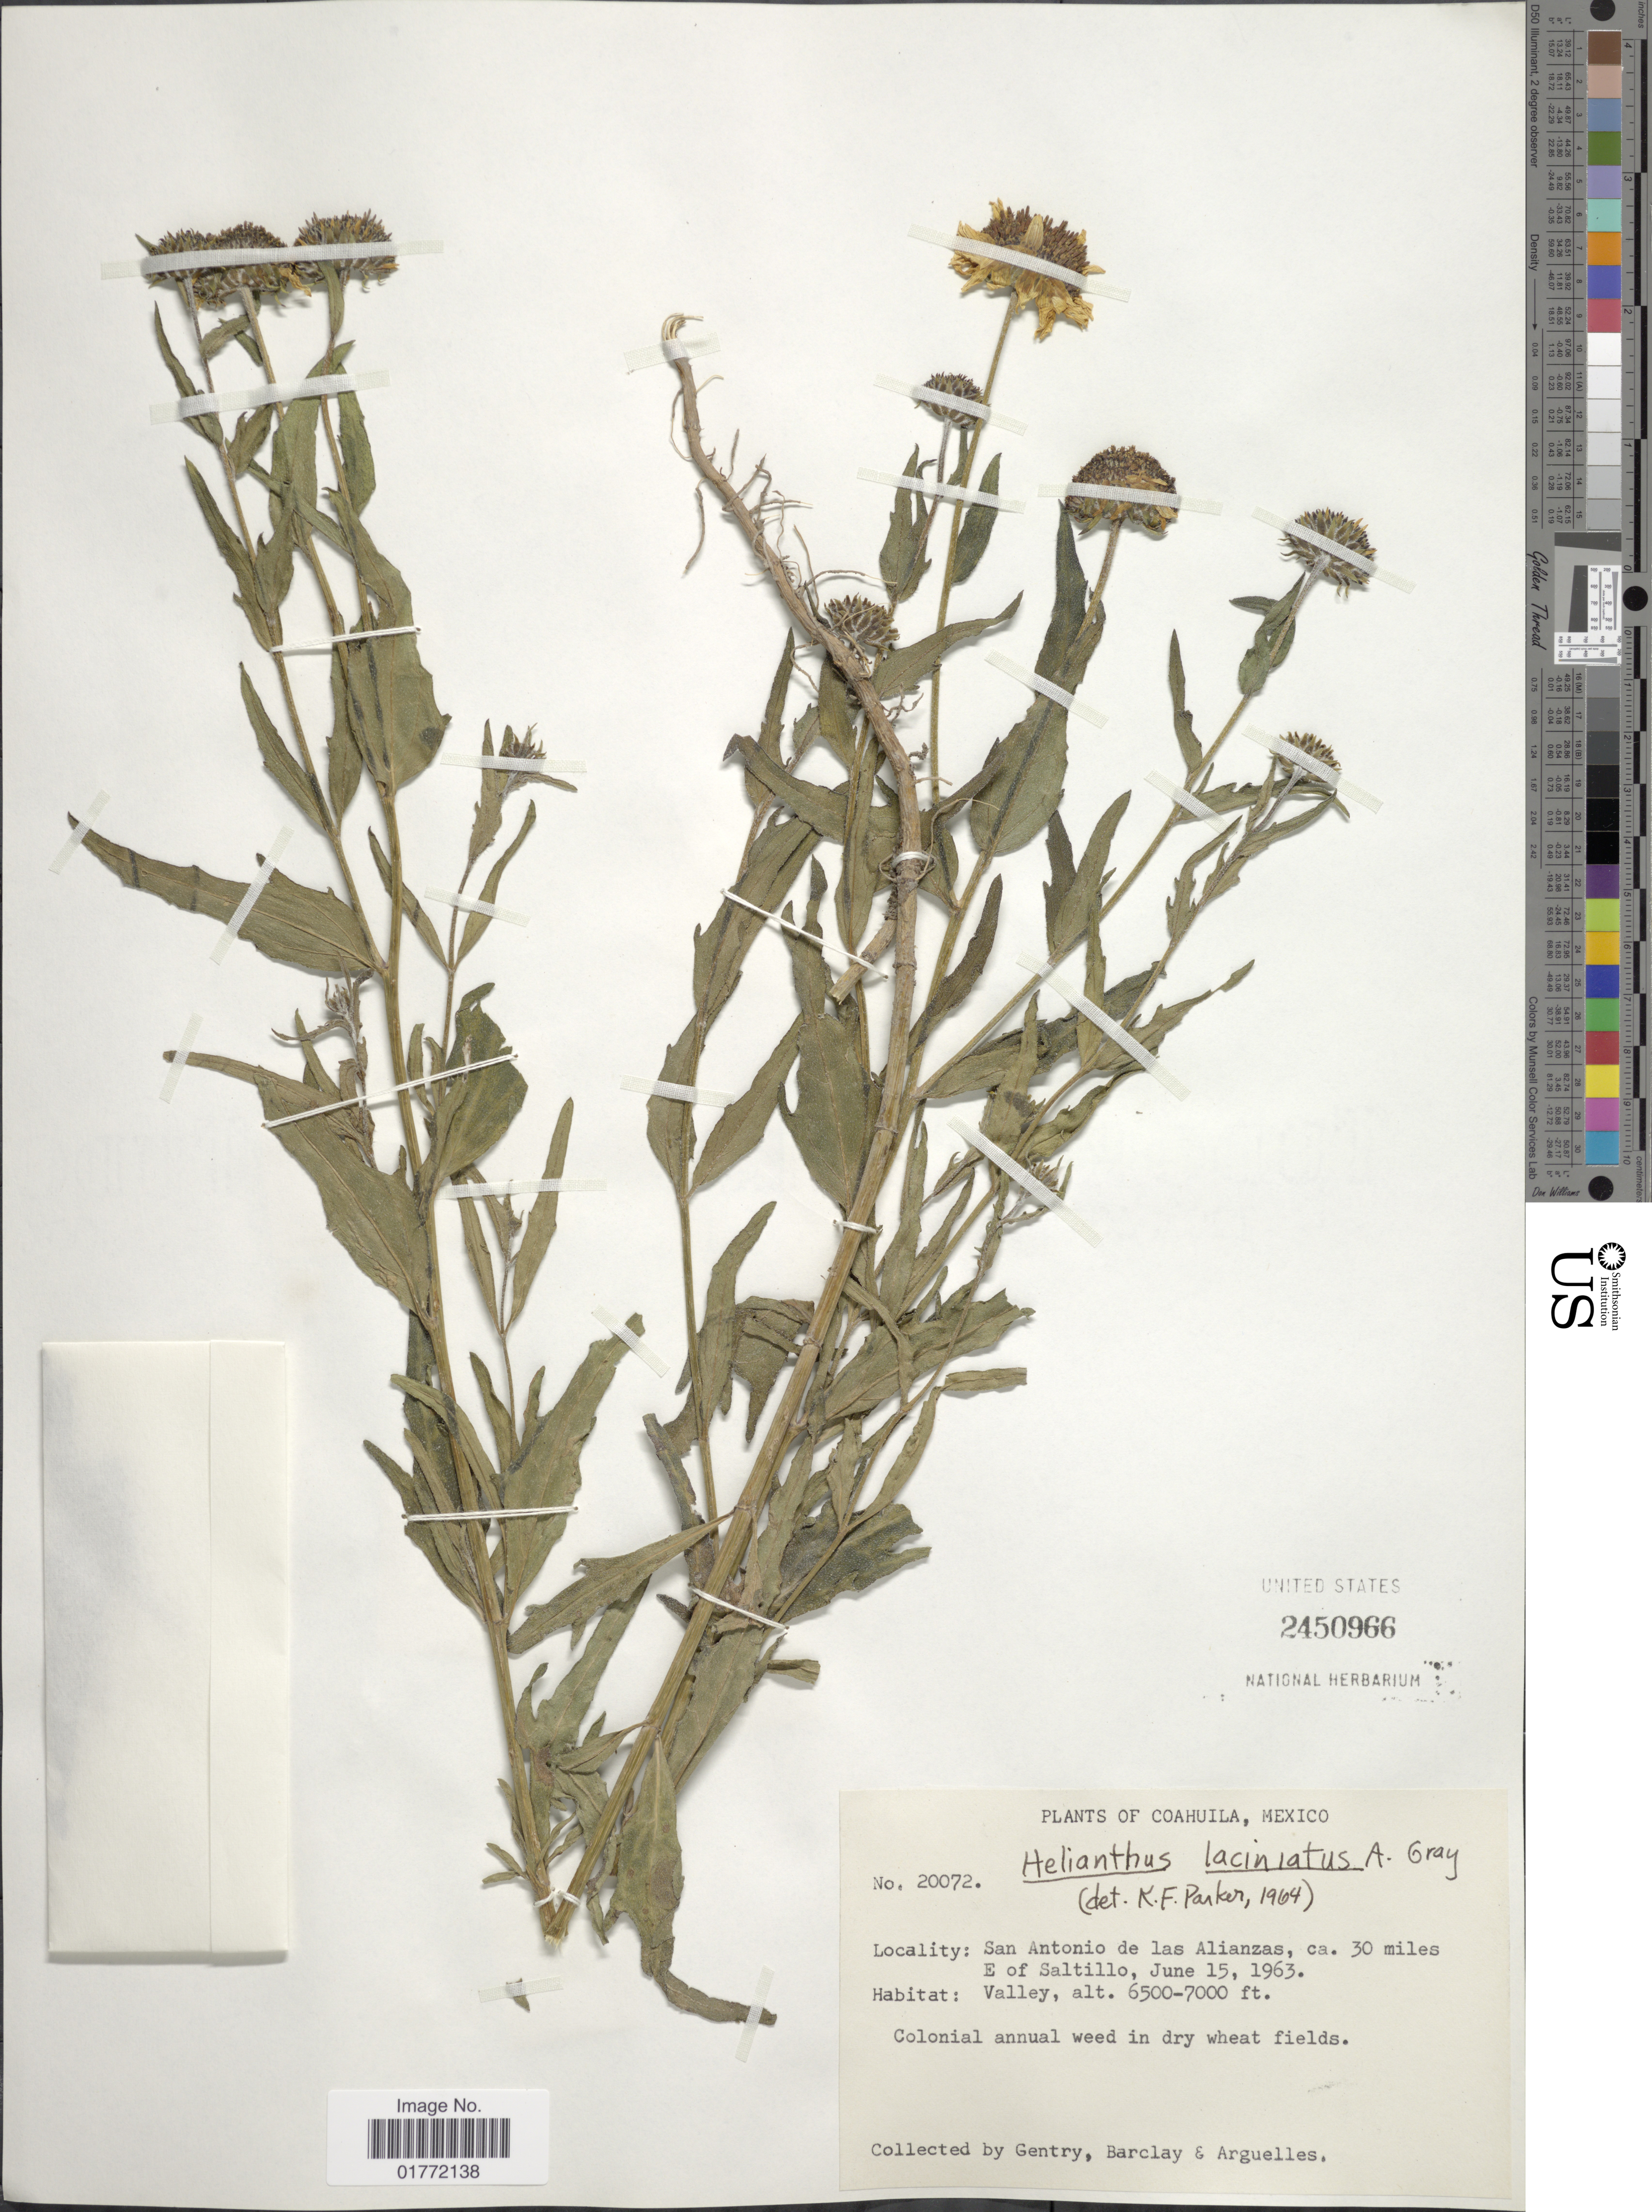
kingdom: Plantae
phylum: Tracheophyta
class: Magnoliopsida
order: Asterales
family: Asteraceae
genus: Helianthus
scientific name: Helianthus laciniatus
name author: A. Gray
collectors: Gentry, --, -- Barclay & Arguelles, --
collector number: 20072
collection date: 1963-06-15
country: Mexico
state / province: Coahuila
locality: San Antonio de las Alianzas, ca. 30 miles E of Saltillo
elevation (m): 1981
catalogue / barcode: US 2450966